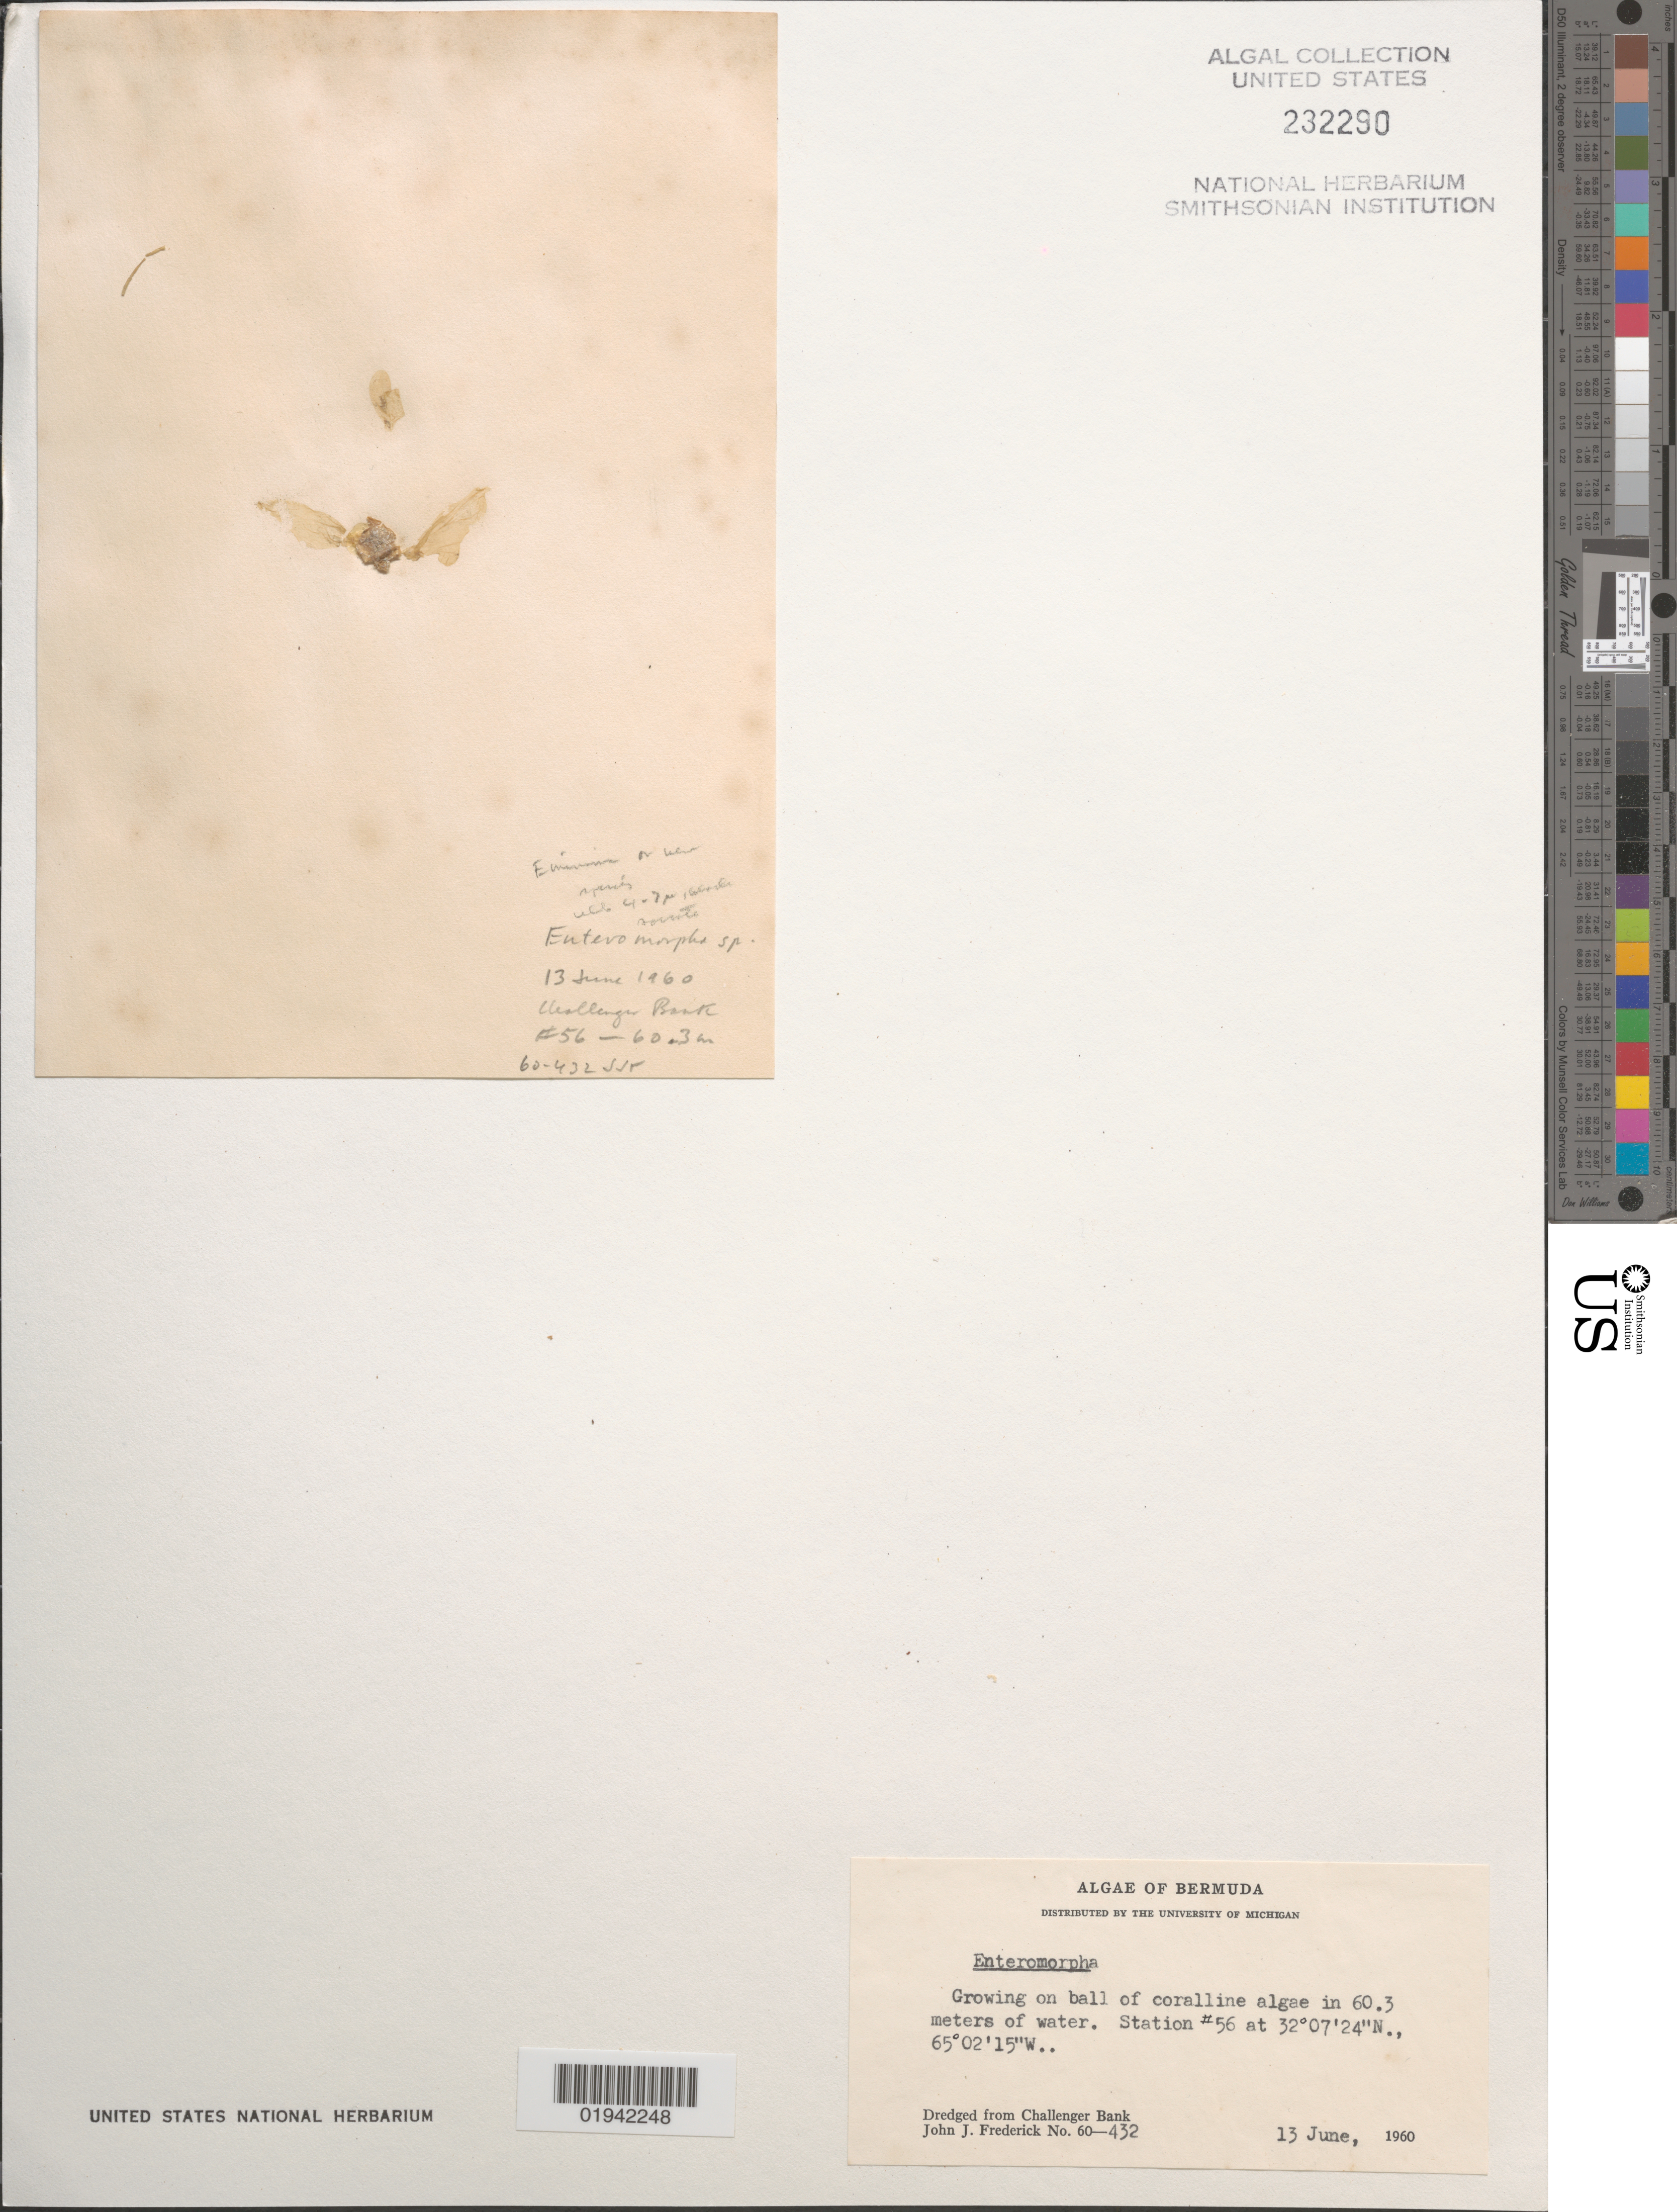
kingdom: Plantae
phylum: Chlorophyta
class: Ulvophyceae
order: Ulvales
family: Ulvaceae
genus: Ulva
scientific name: Ulva sp.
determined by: Algae name updating Project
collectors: J. Frederick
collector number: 60-432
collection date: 1960-06-13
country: Bermuda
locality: Station #56. Dredged from Challenger Bank.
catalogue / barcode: US 232290